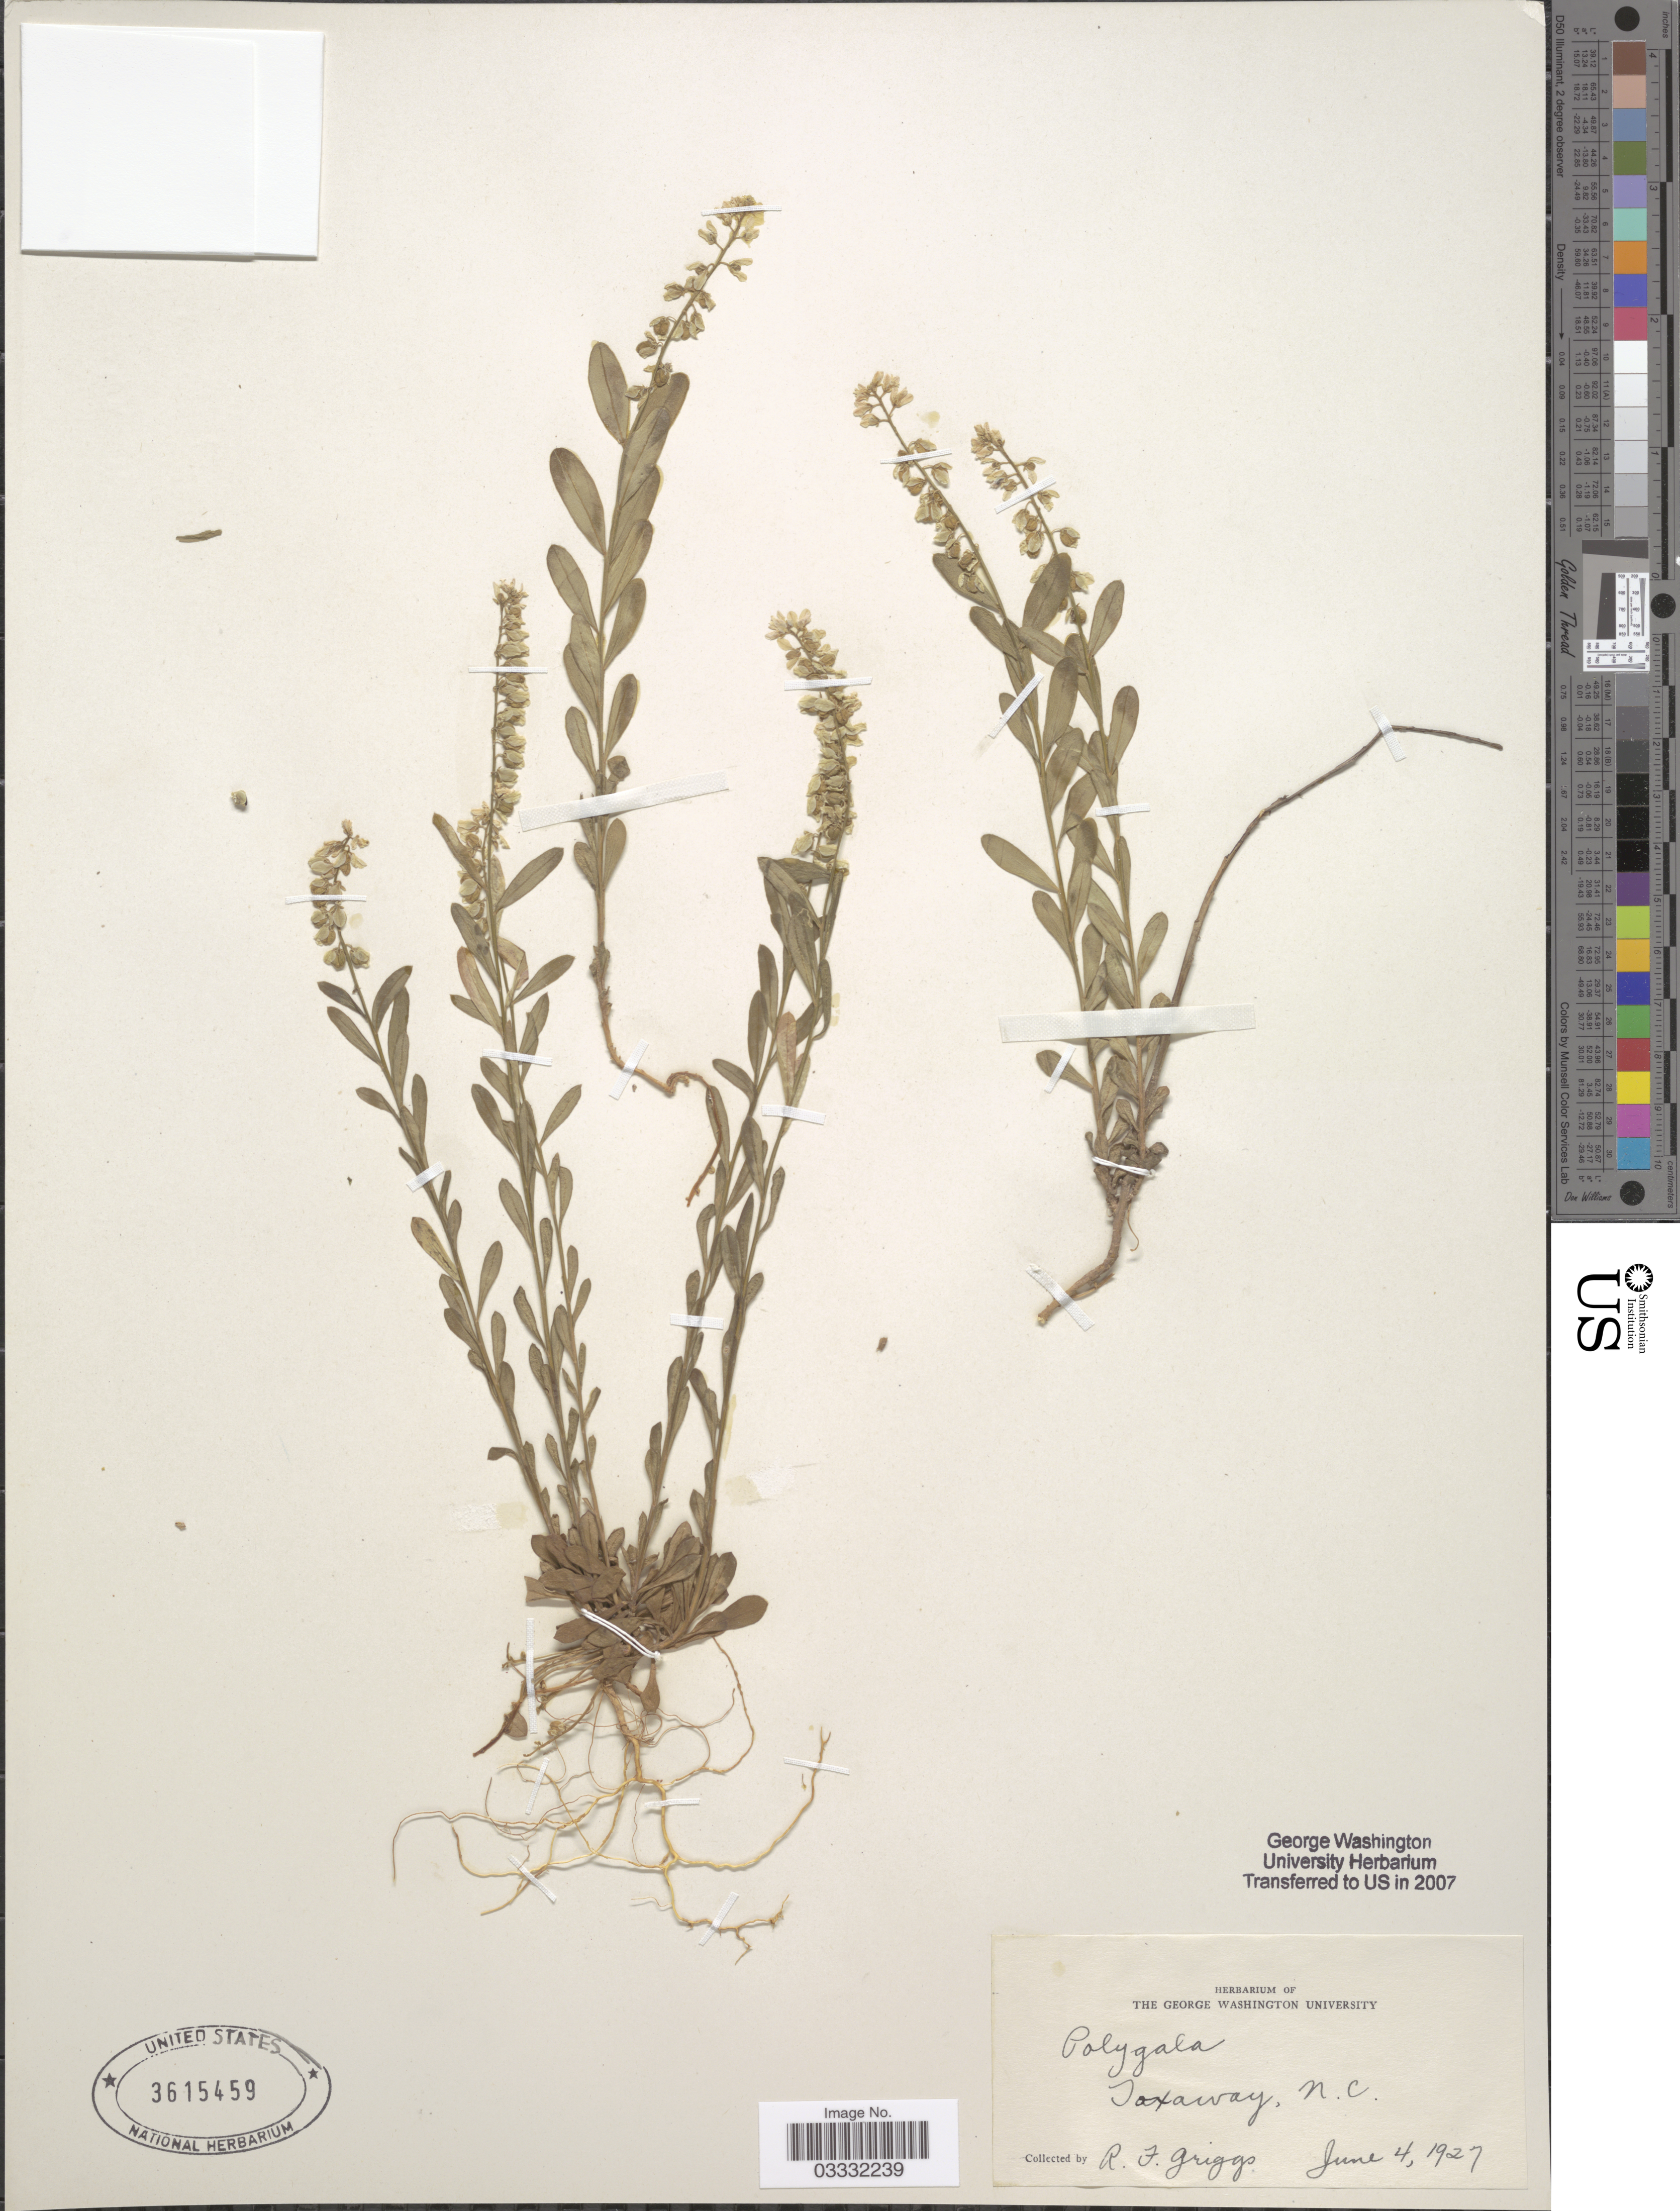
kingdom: Plantae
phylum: Tracheophyta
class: Magnoliopsida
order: Fabales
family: Polygalaceae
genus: Polygala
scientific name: Polygala sp.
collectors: R. F. Griggs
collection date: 1927-06-04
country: United States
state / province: North Carolina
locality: Toxaway.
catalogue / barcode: US 3615459